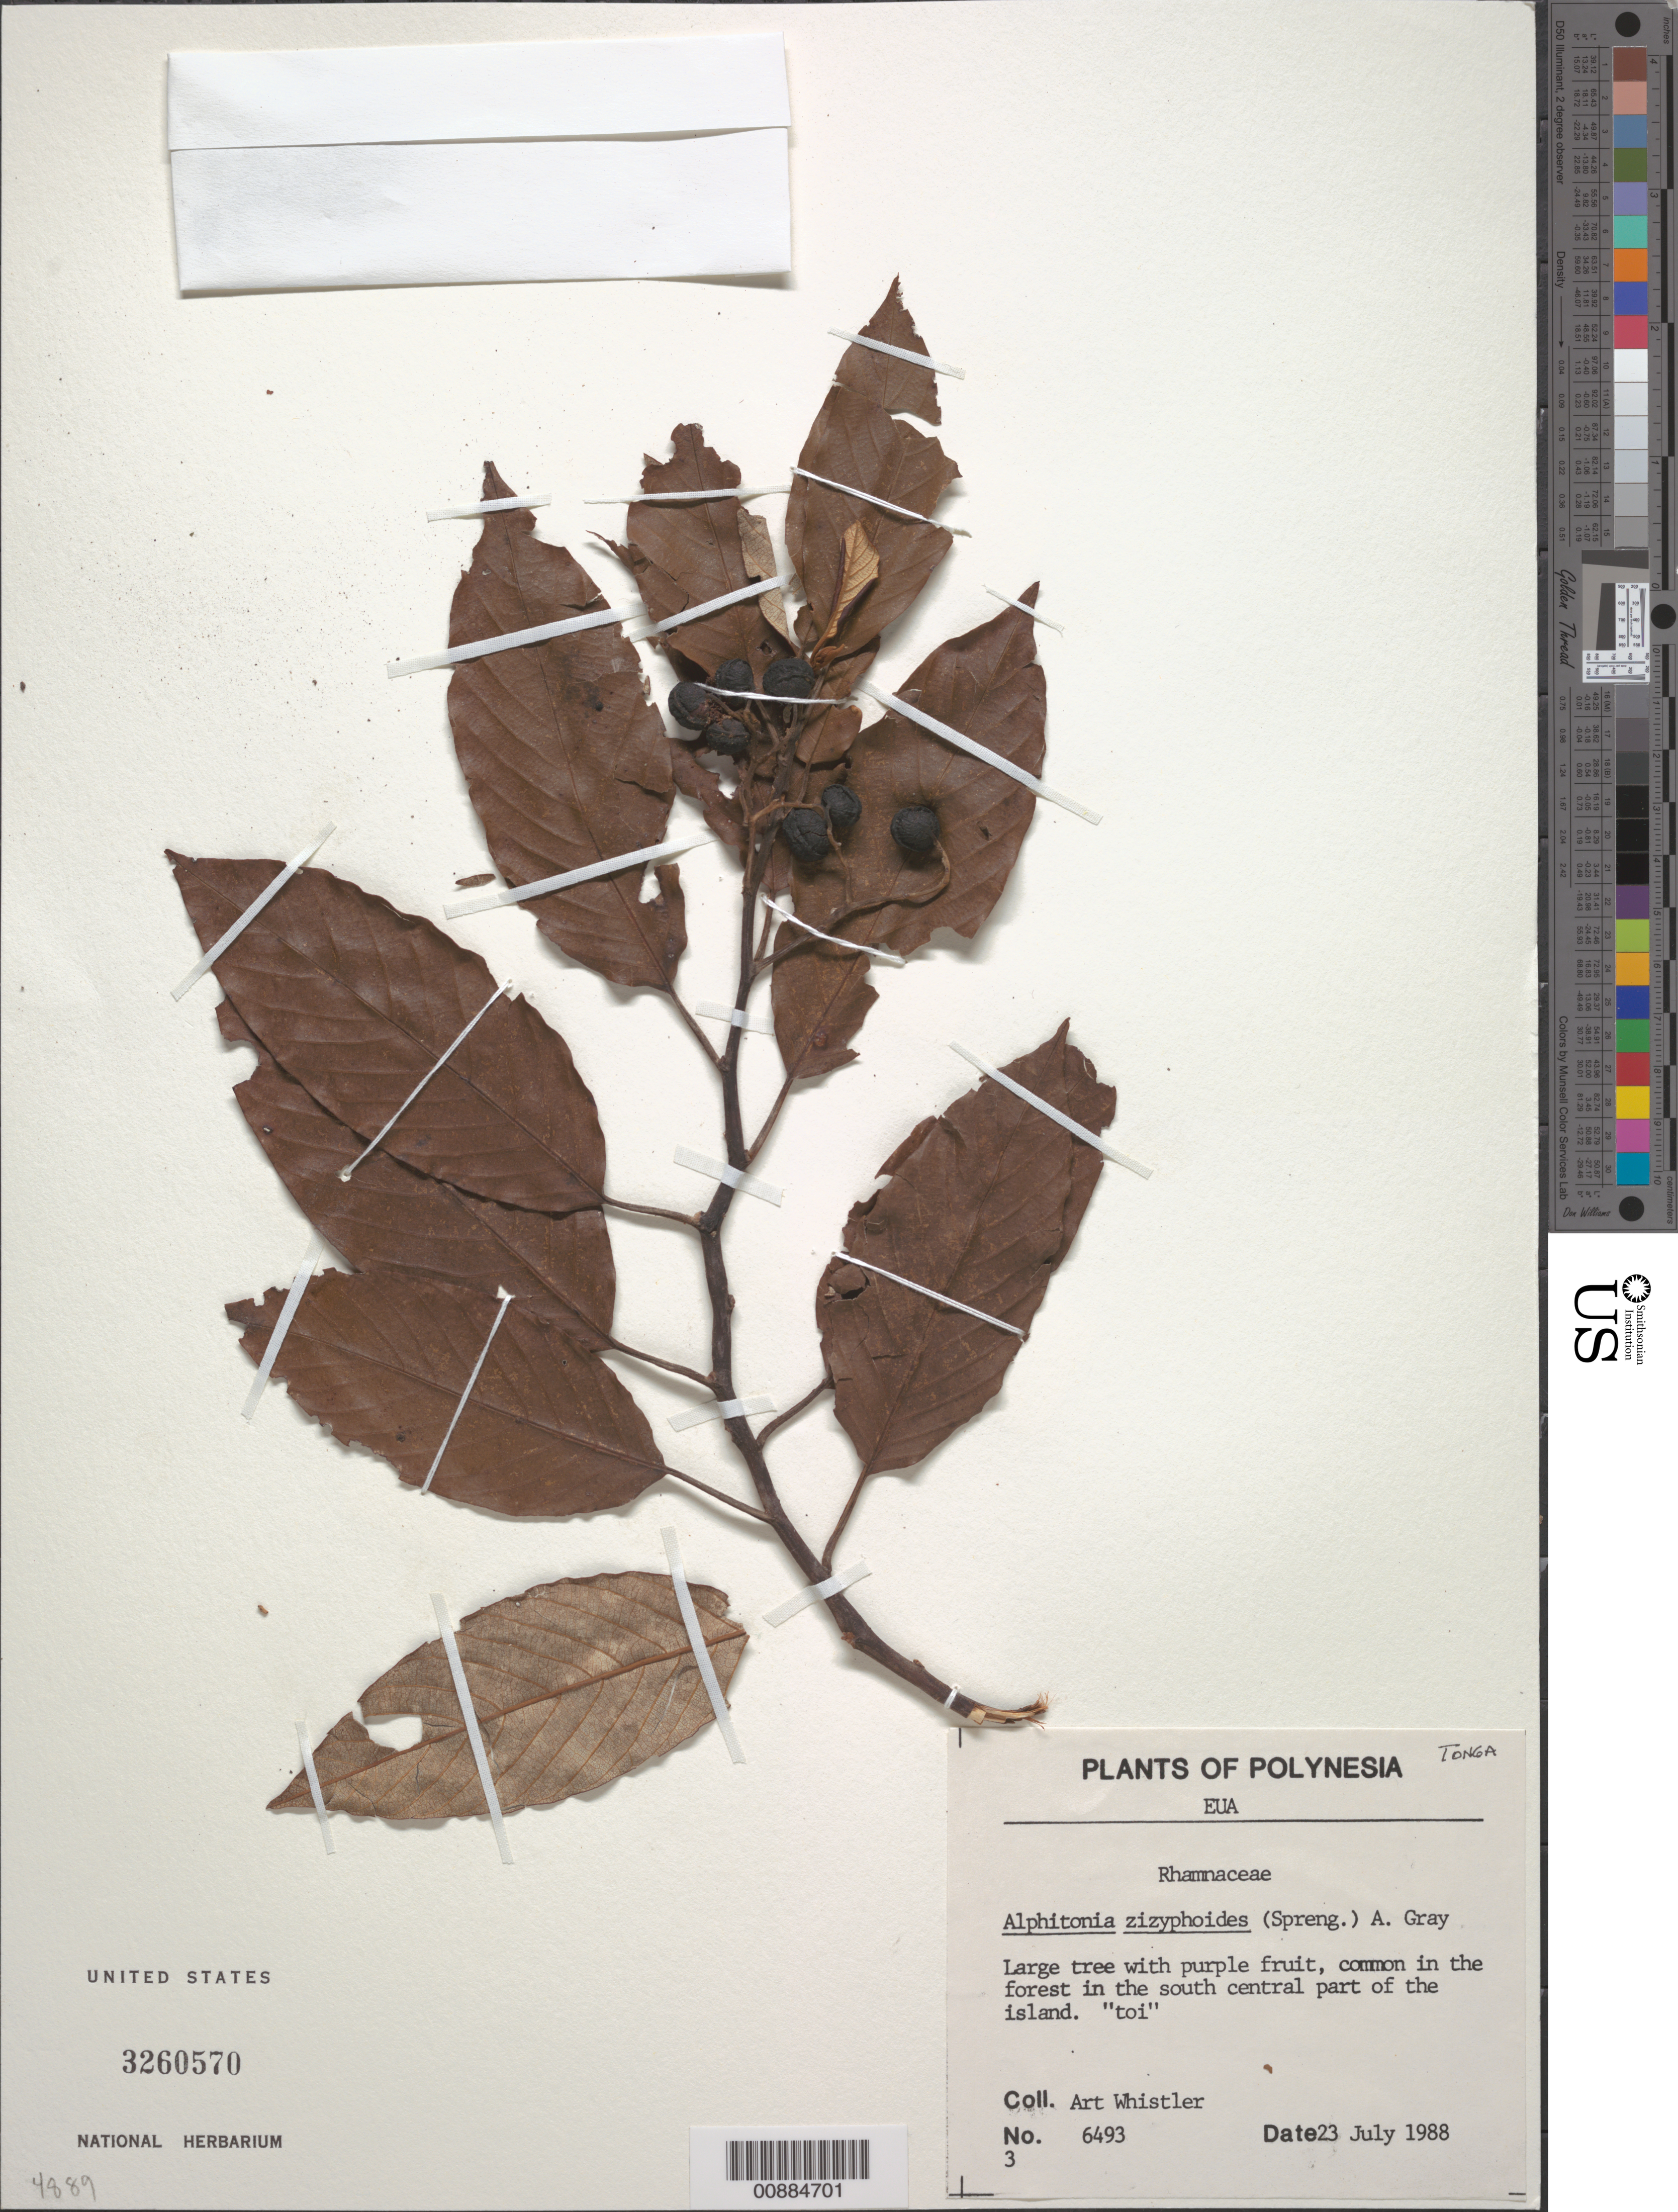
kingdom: Plantae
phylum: Tracheophyta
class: Magnoliopsida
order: Rosales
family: Rhamnaceae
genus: Alphitonia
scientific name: Alphitonia zizyphoides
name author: (Sol. ex Spreng.) A. Gray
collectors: A. Whistler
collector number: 6493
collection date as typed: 23 Jul 1988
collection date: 1988-07-23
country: Tonga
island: Eua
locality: Forest in the south central part of the island.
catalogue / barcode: US 3260570